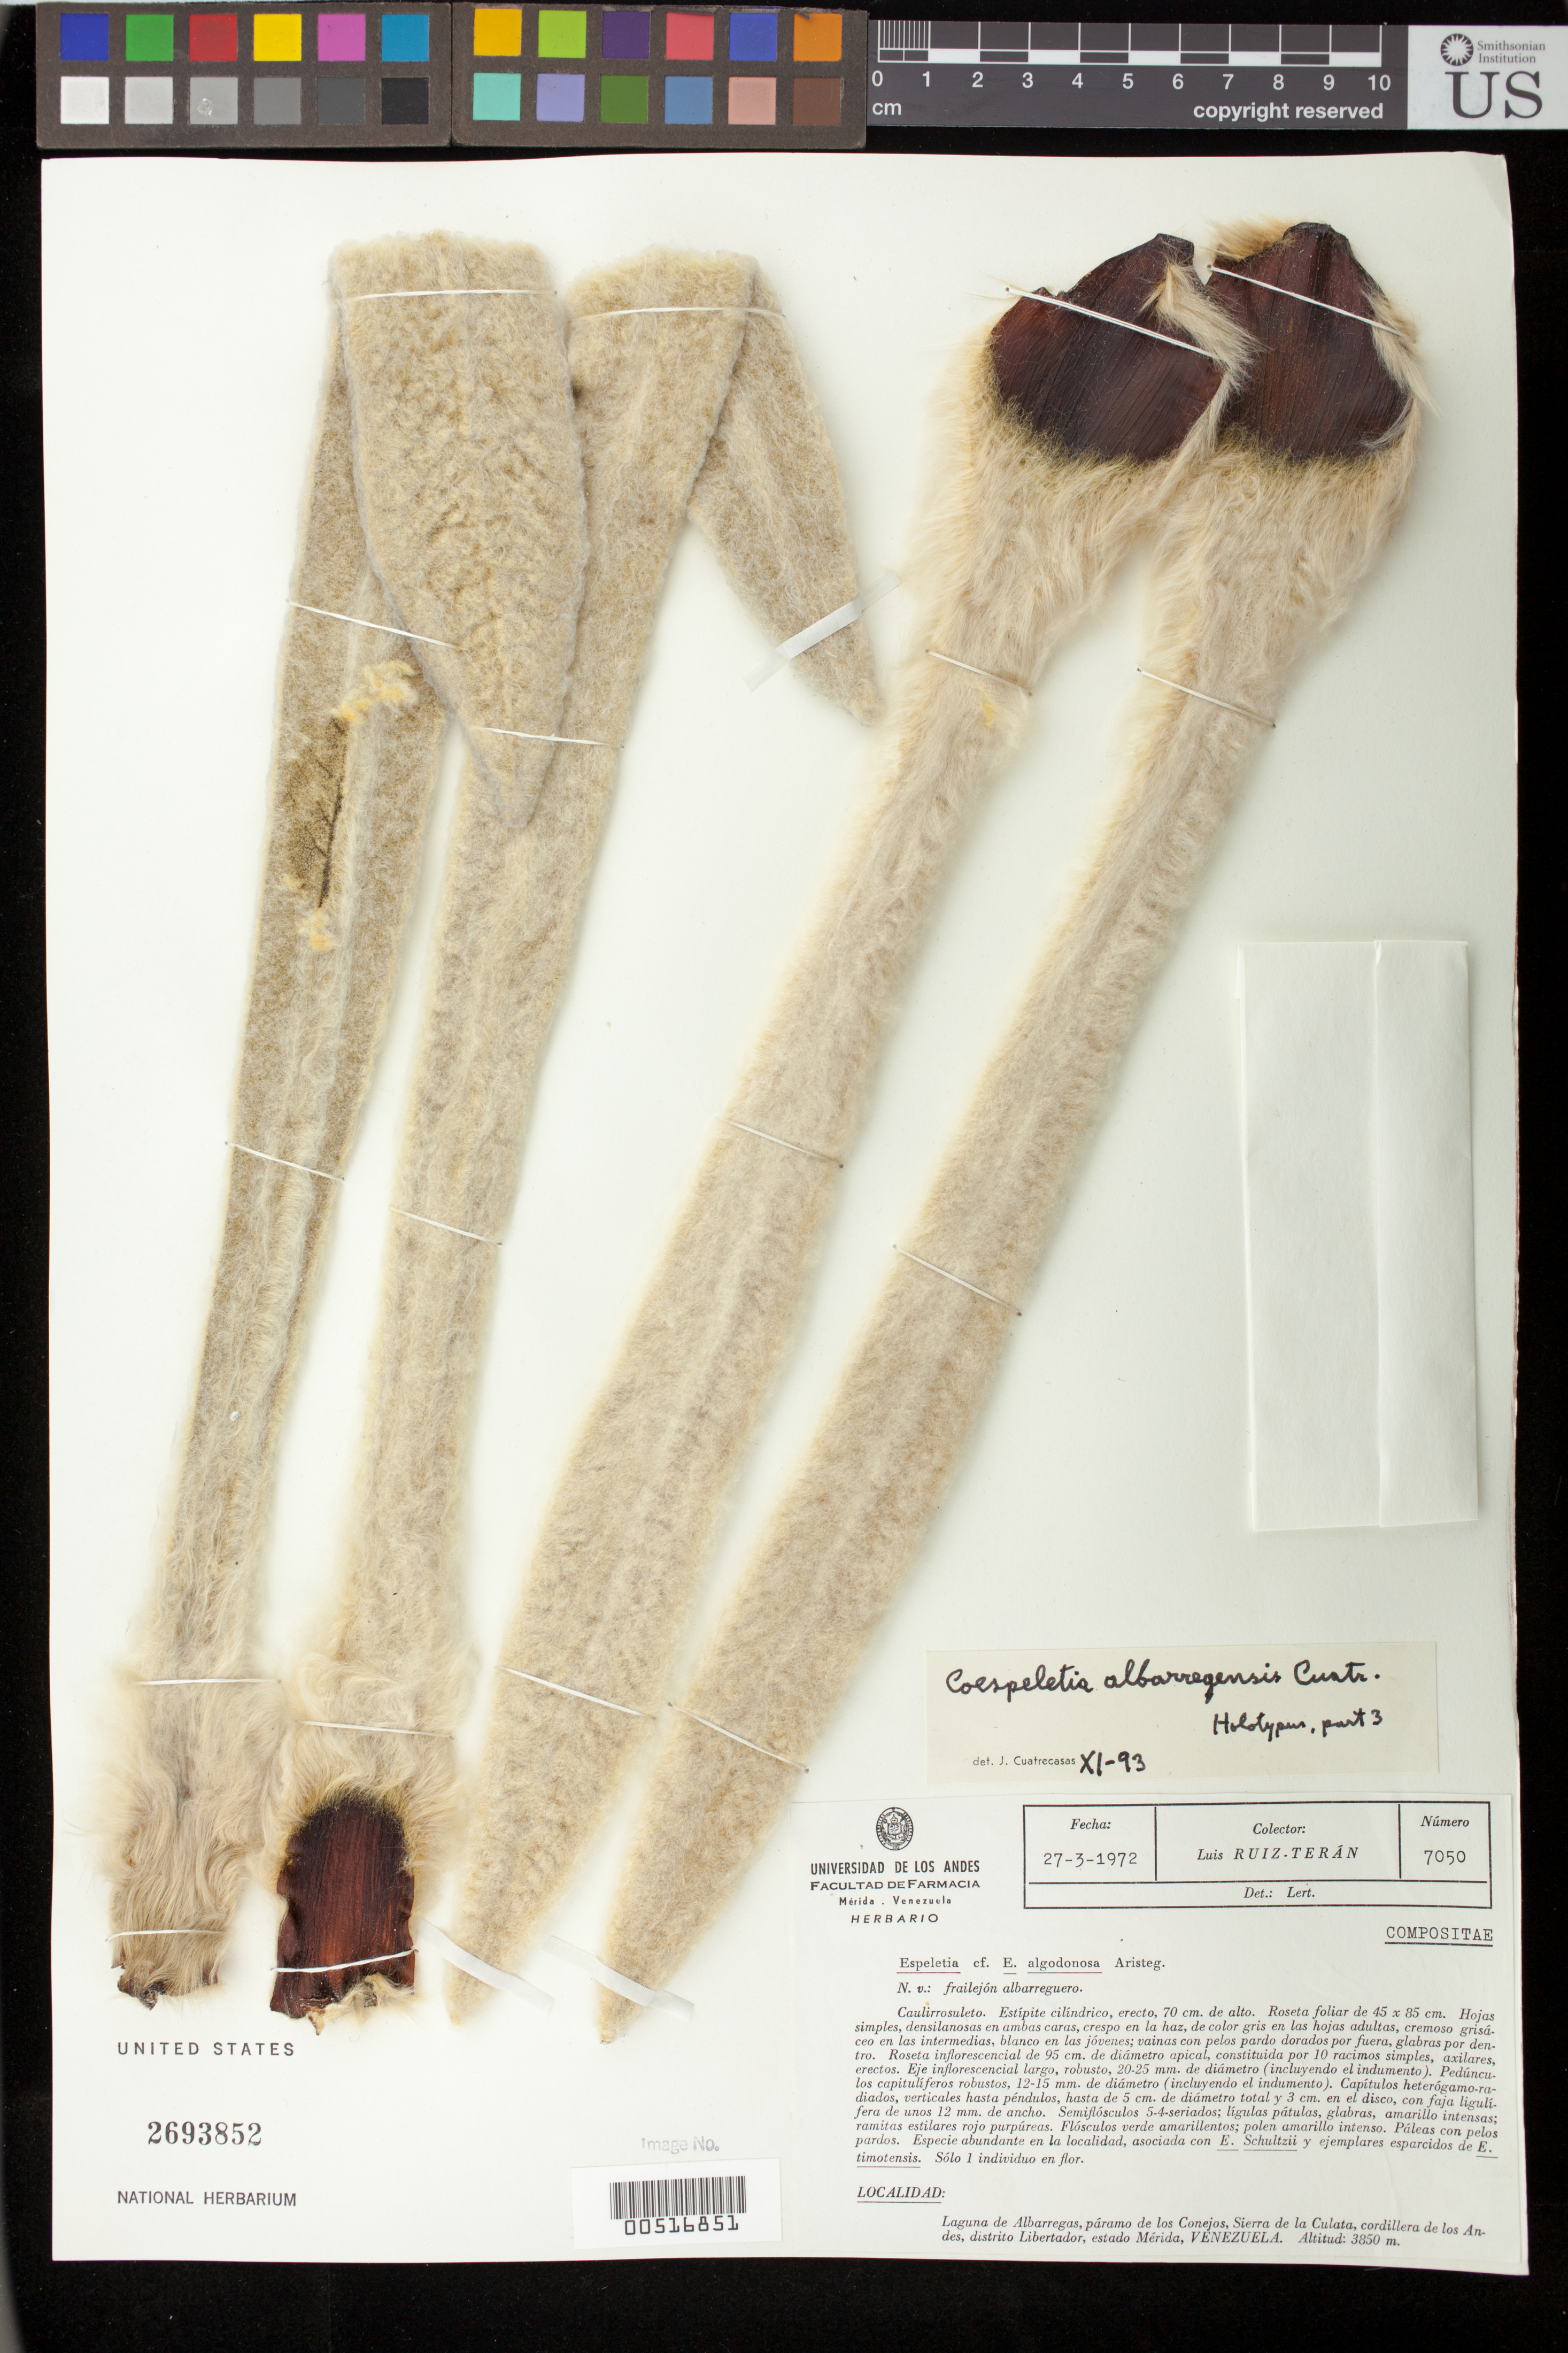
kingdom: Plantae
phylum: Tracheophyta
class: Magnoliopsida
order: Asterales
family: Asteraceae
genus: Coespeletia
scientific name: Coespeletia albarregensis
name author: Cuatrec.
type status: Holotype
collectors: L. E. Ruíz-Terán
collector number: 7050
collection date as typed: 27 Mar 1972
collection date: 1972-03-27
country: Venezuela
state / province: Mérida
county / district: Libertador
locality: Laguna de Albarregas, Páramo de Los Conejos, Sierra de La Culata, Cordillera de Los Andes.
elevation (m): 3850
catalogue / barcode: US 2693852